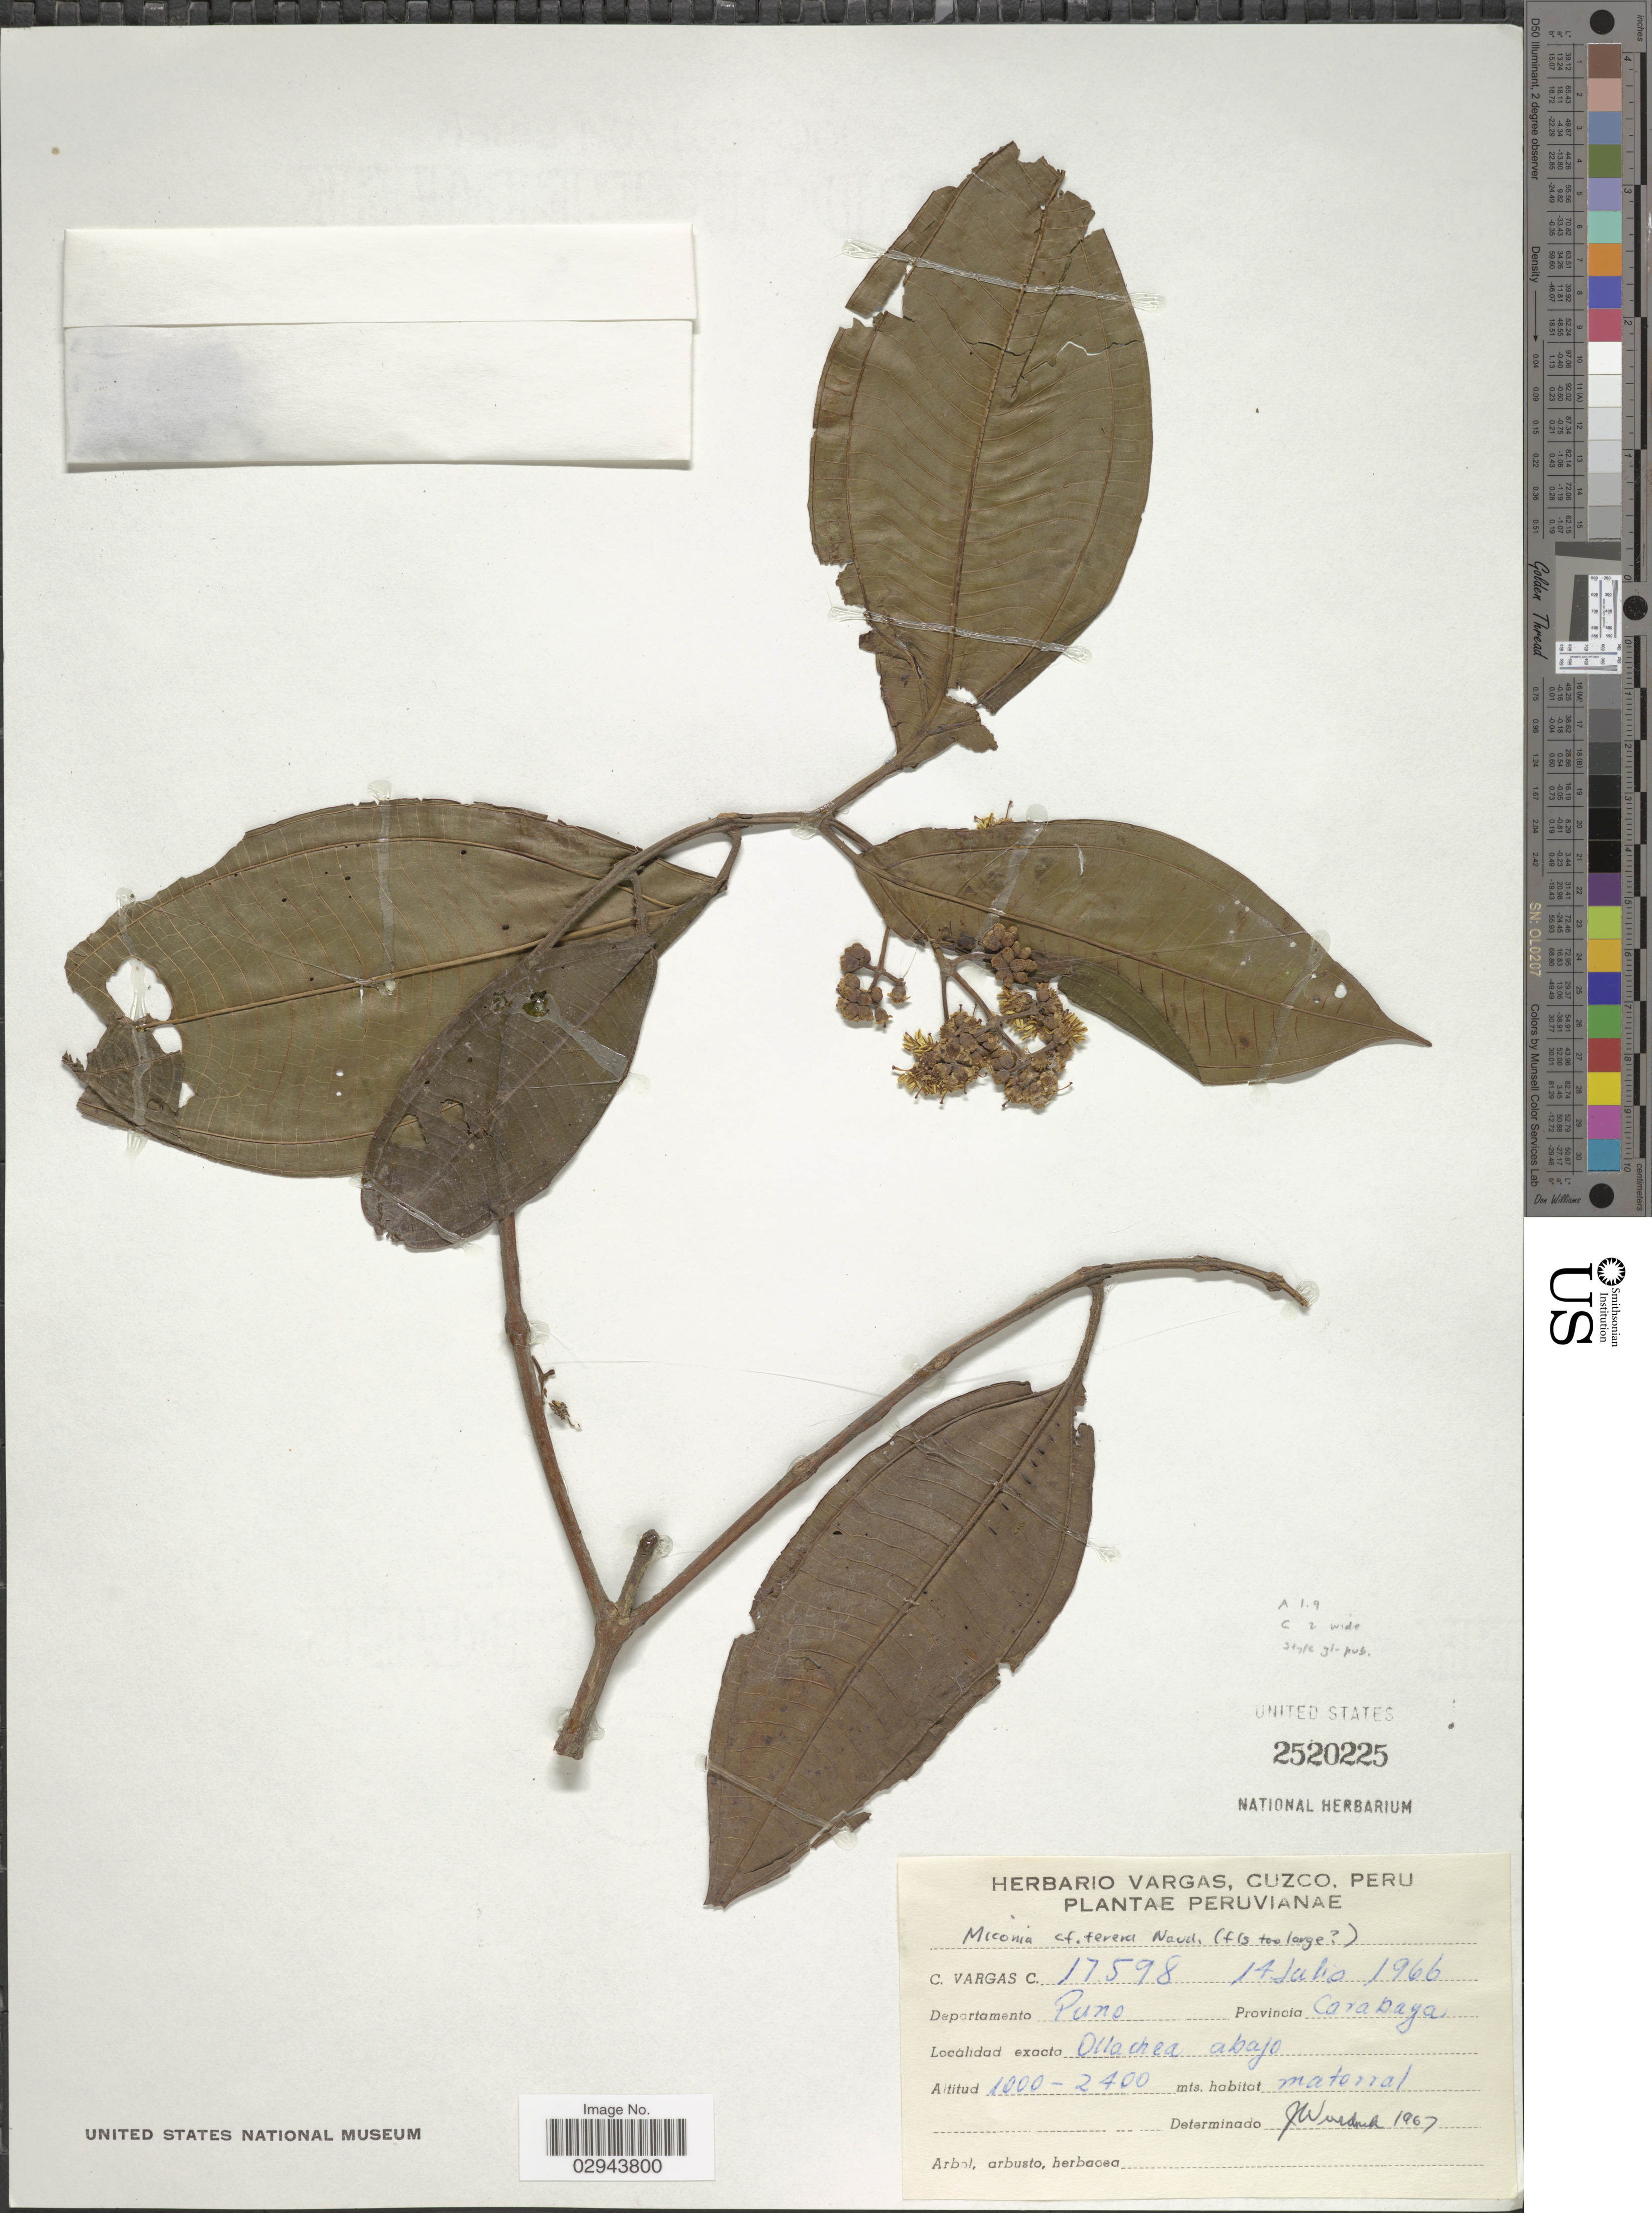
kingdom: Plantae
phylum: Tracheophyta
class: Magnoliopsida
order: Myrtales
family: Melastomataceae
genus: Miconia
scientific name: Miconia terera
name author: Naudin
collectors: C. Vargas Calderón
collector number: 17598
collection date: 1966-07-14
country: Peru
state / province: Puno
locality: Departamento Puno. Provincia Carabaya. Ollachea abajo.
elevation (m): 1000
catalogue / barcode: US 2520225